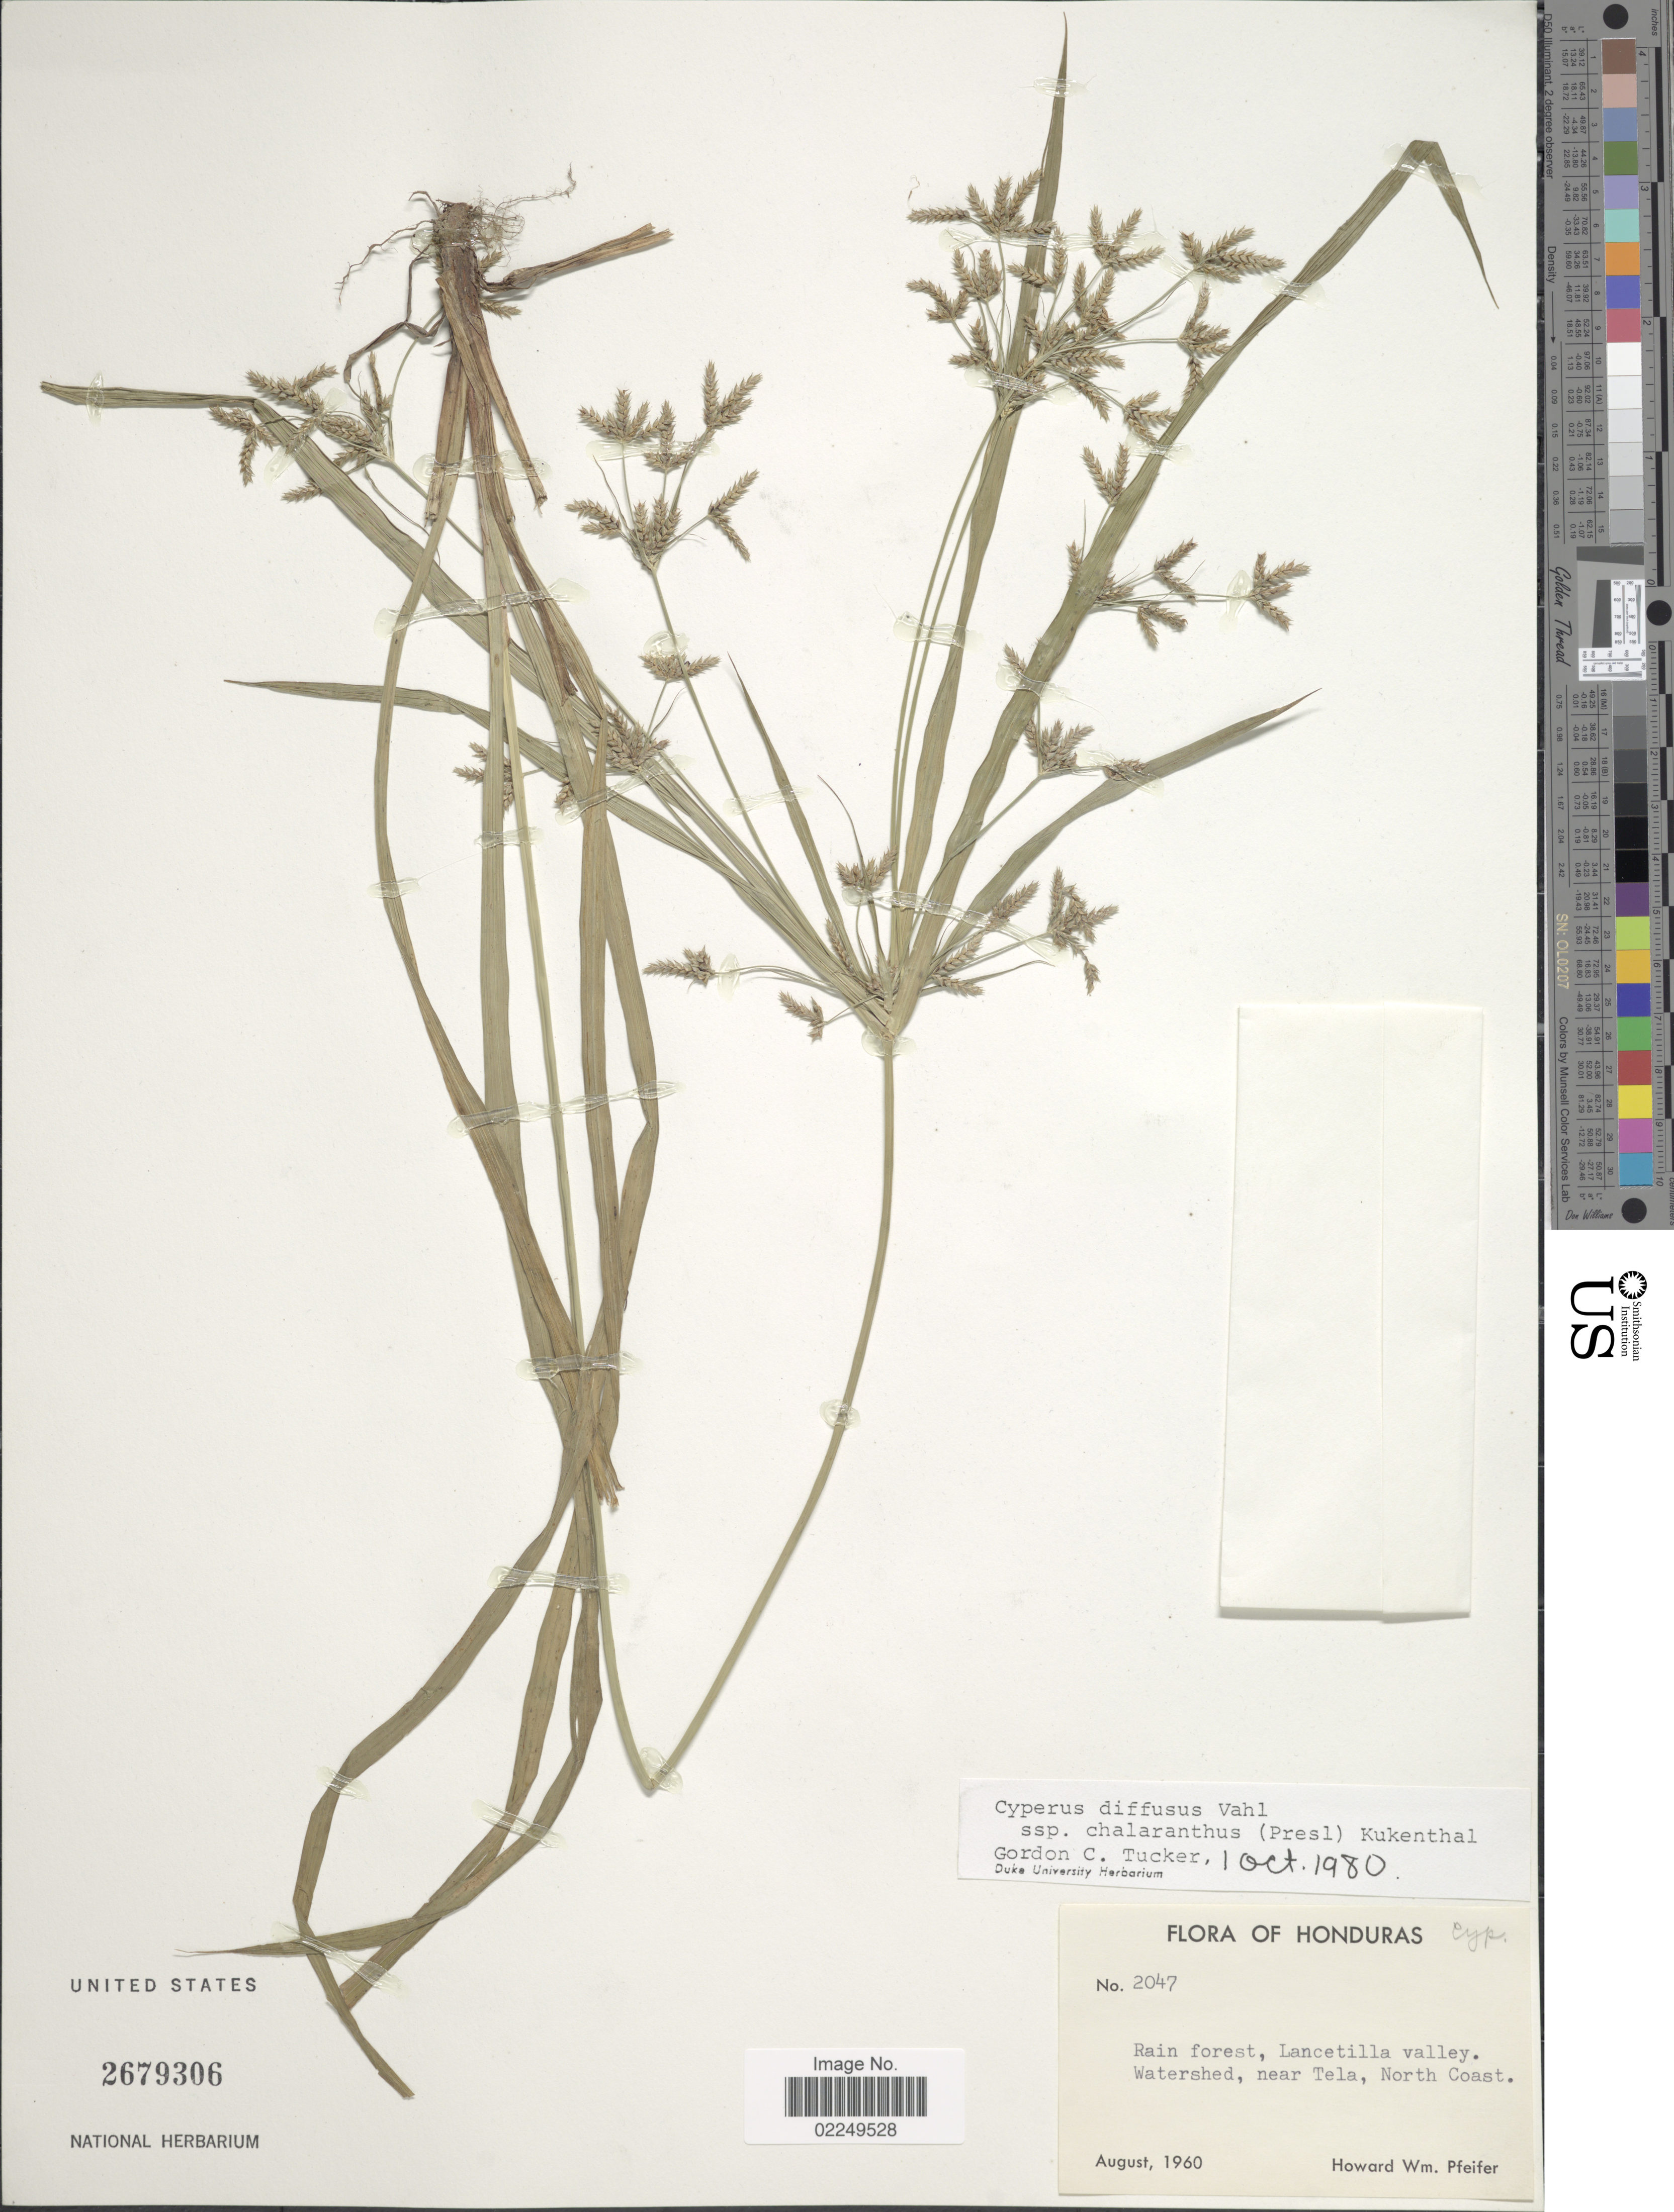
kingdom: Plantae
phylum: Tracheophyta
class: Liliopsida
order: Poales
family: Cyperaceae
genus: Cyperus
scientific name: Cyperus laxus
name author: Lam.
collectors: H. W. Pfeifer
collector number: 2047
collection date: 1960-08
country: Honduras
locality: Rain forest, Lancetilla valley, Watershed, near Tela, North Coast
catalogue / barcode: US 2679306